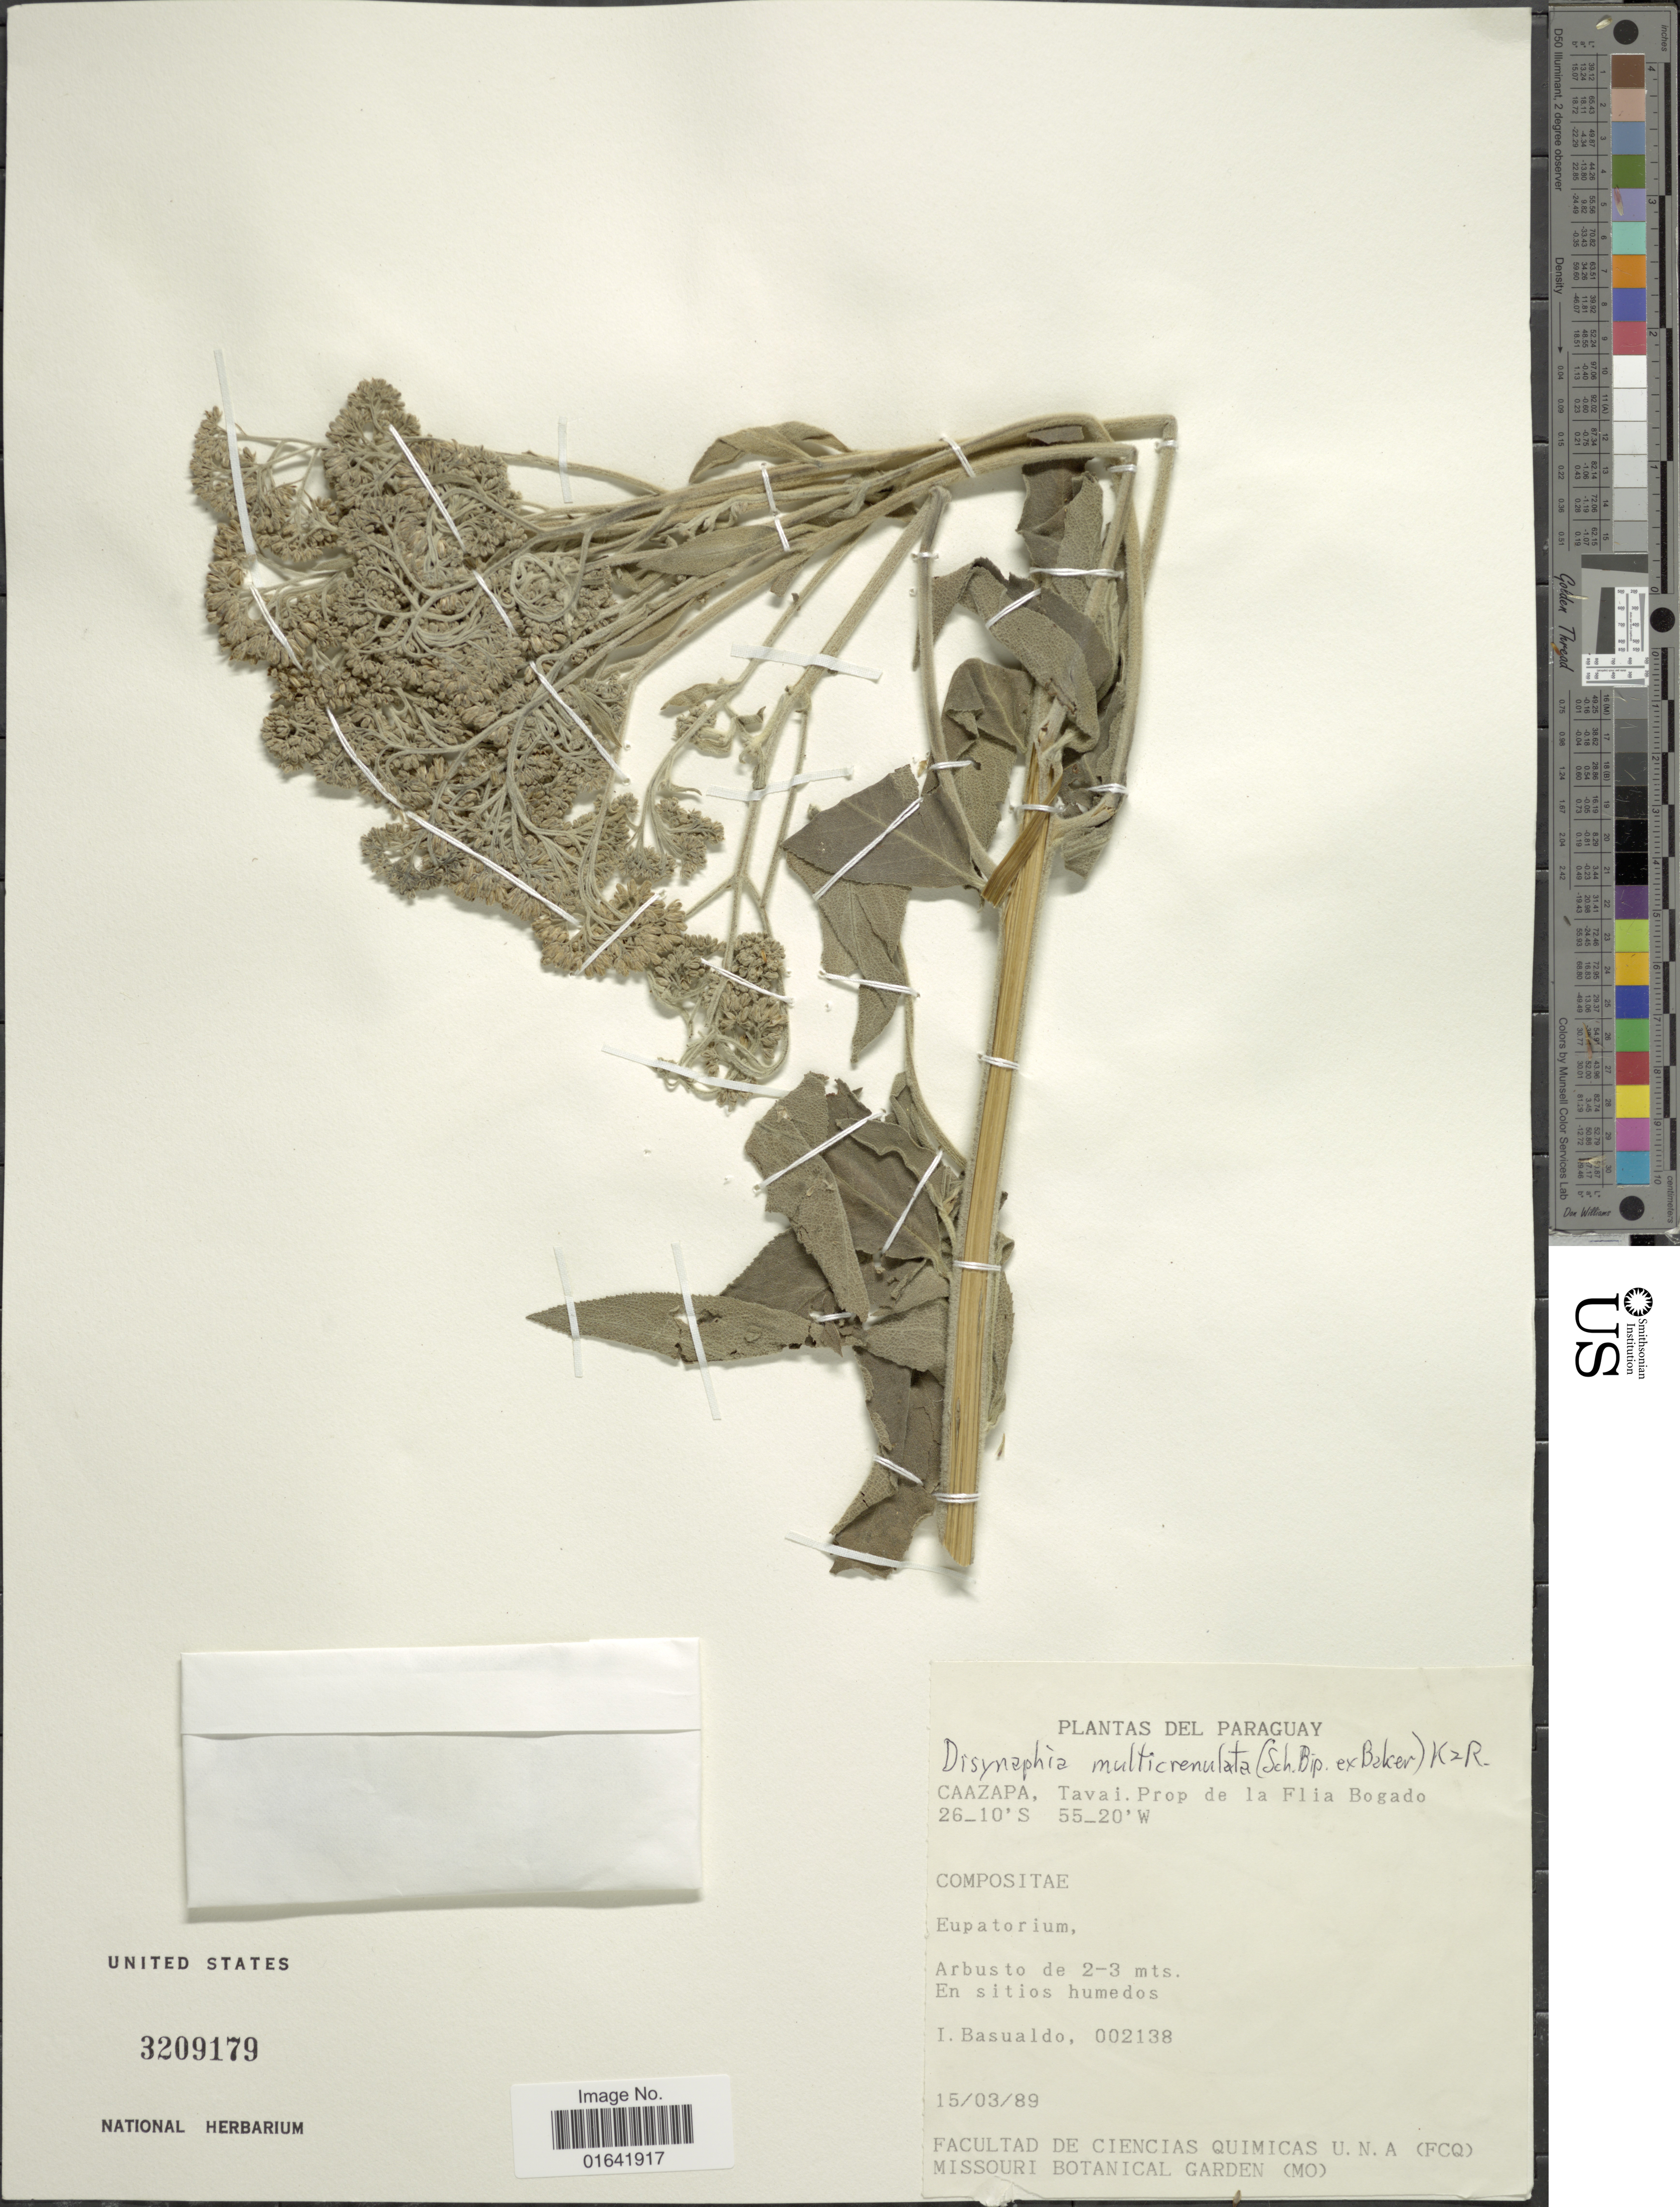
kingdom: Plantae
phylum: Tracheophyta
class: Magnoliopsida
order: Asterales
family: Asteraceae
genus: Disynaphia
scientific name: Disynaphia multicrenulata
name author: (Sch. Bip. ex Baker) R.M. King & H. Rob.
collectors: I. Basualdo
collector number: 002138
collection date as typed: Transcribed d/m/y: 15/3/89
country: Paraguay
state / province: Caazapa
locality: Tavai, Prop de la Flia Bogado.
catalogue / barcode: US 3209179